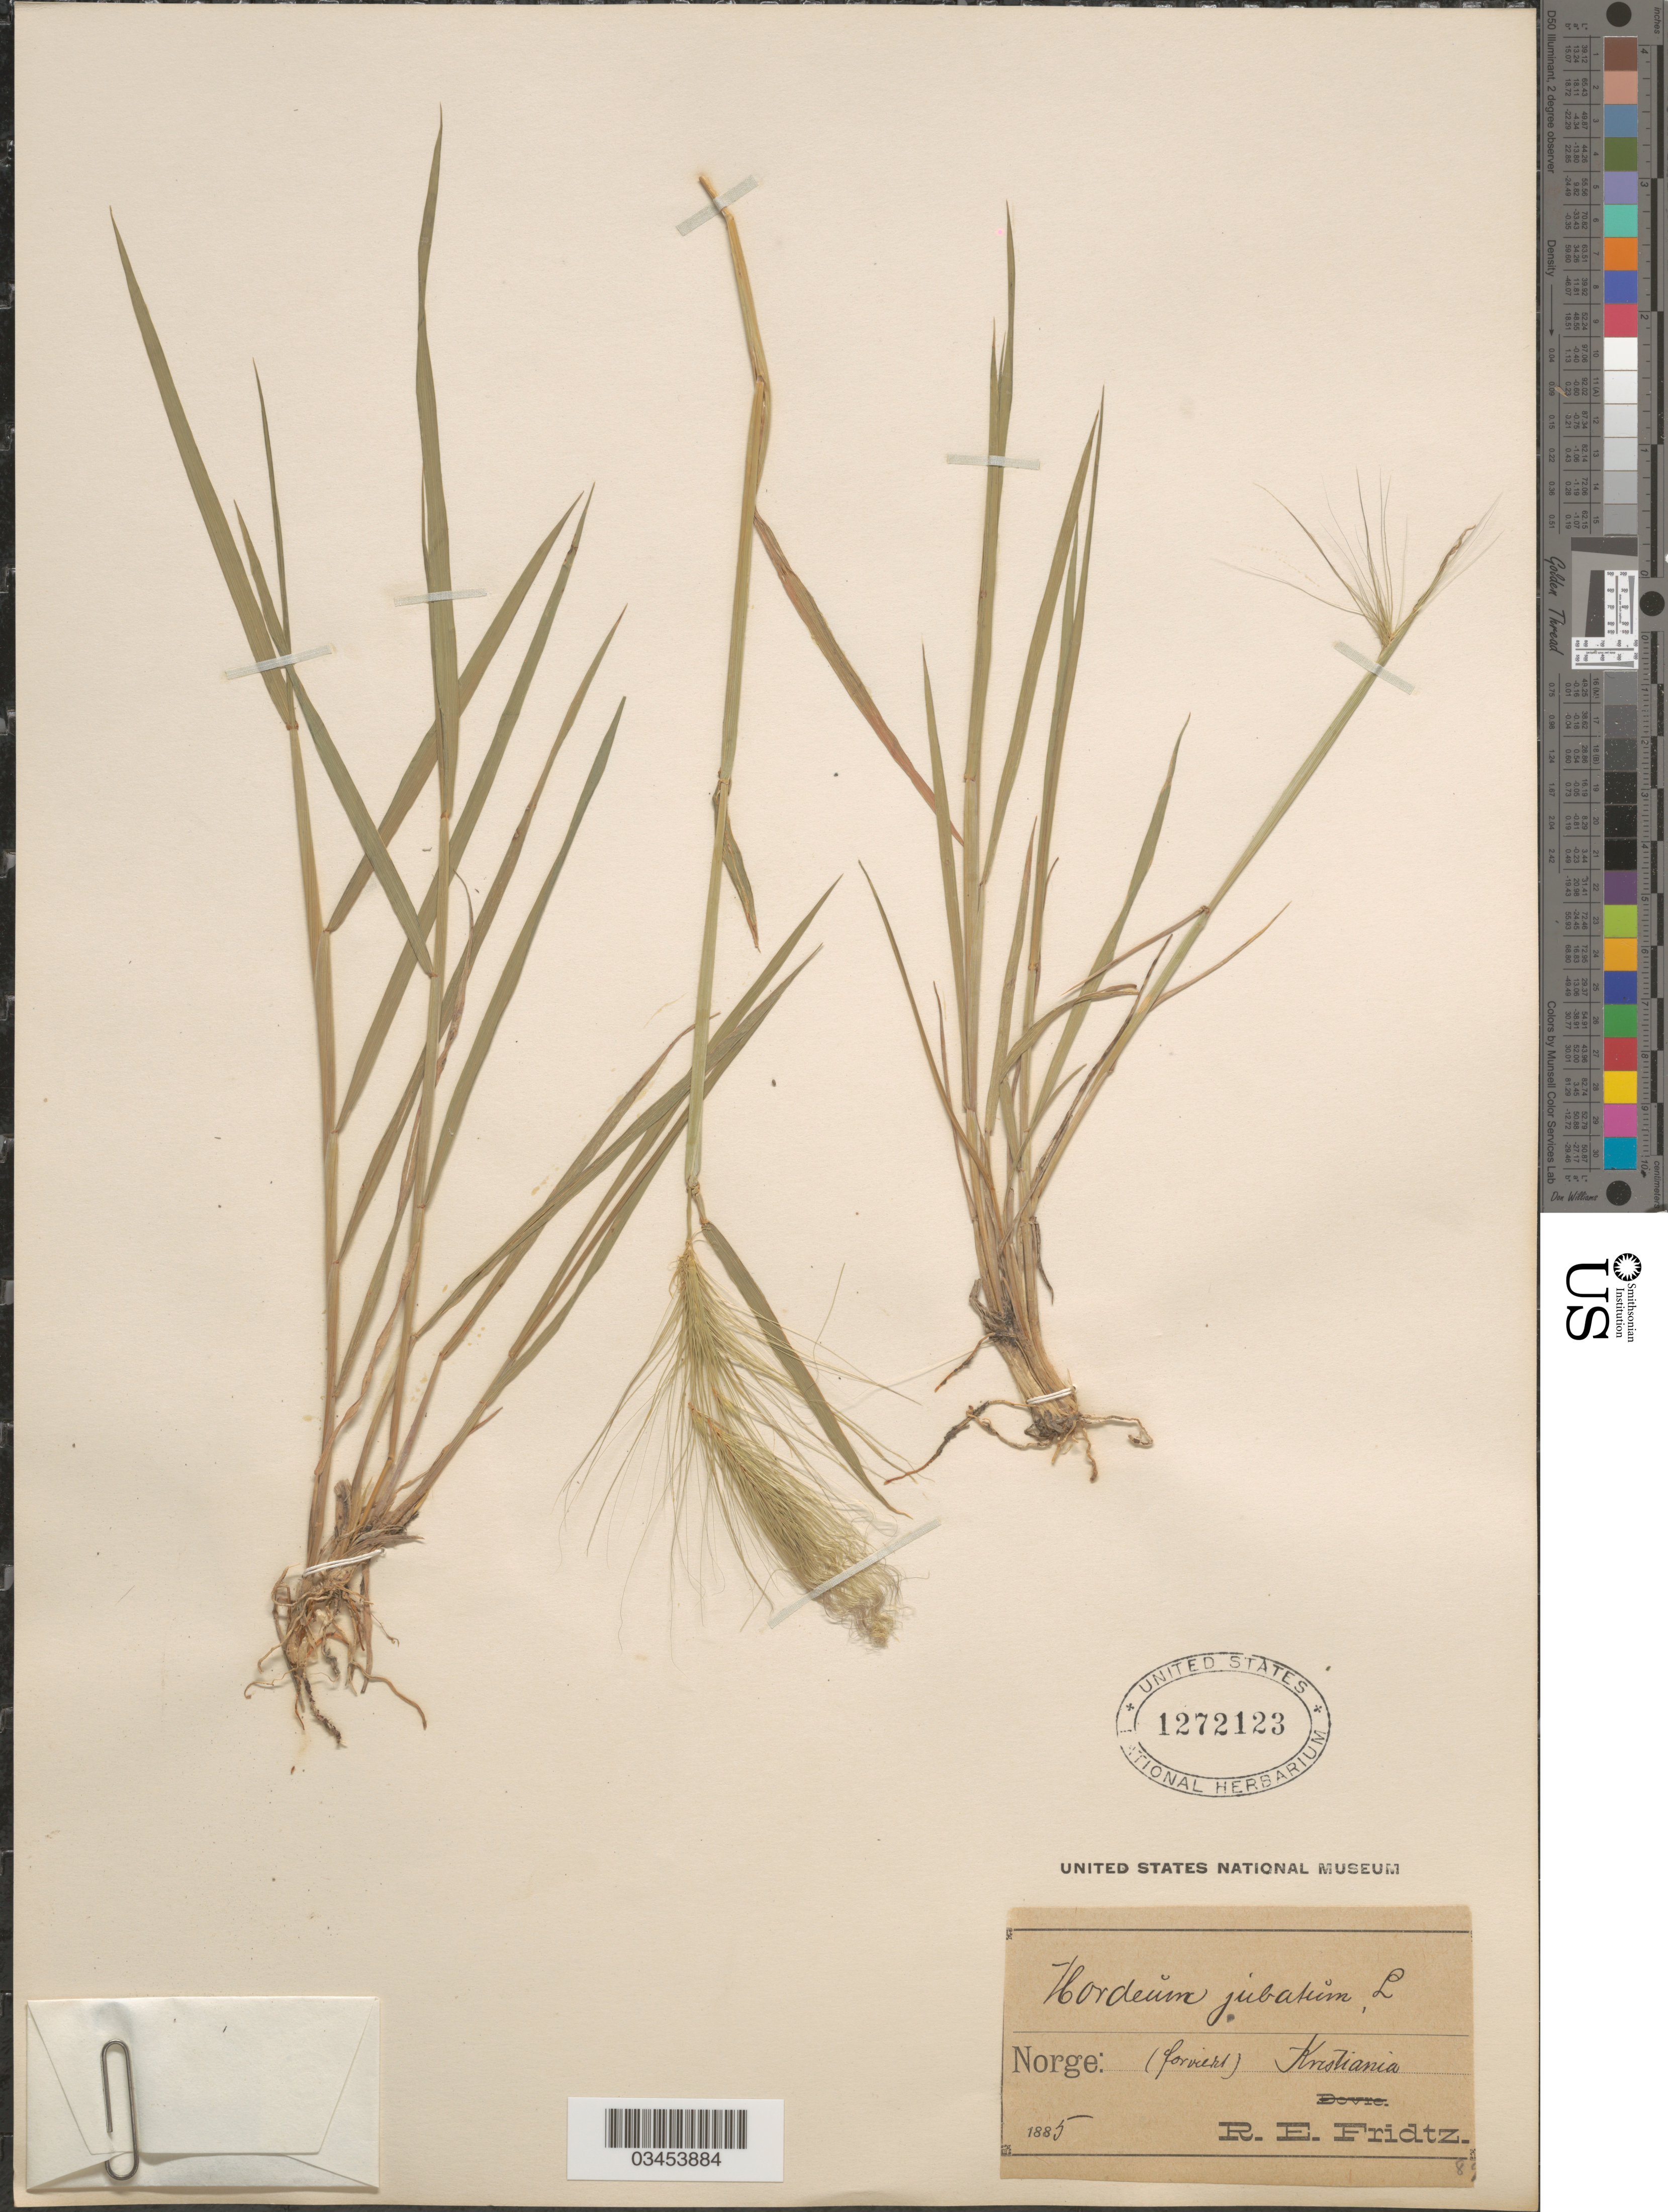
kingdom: Plantae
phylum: Tracheophyta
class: Liliopsida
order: Poales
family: Poaceae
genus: Hordeum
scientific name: Hordeum jubatum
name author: L.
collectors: R. Fridtz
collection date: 1885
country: Norway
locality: (forviers) Kristiania.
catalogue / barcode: US 1272123